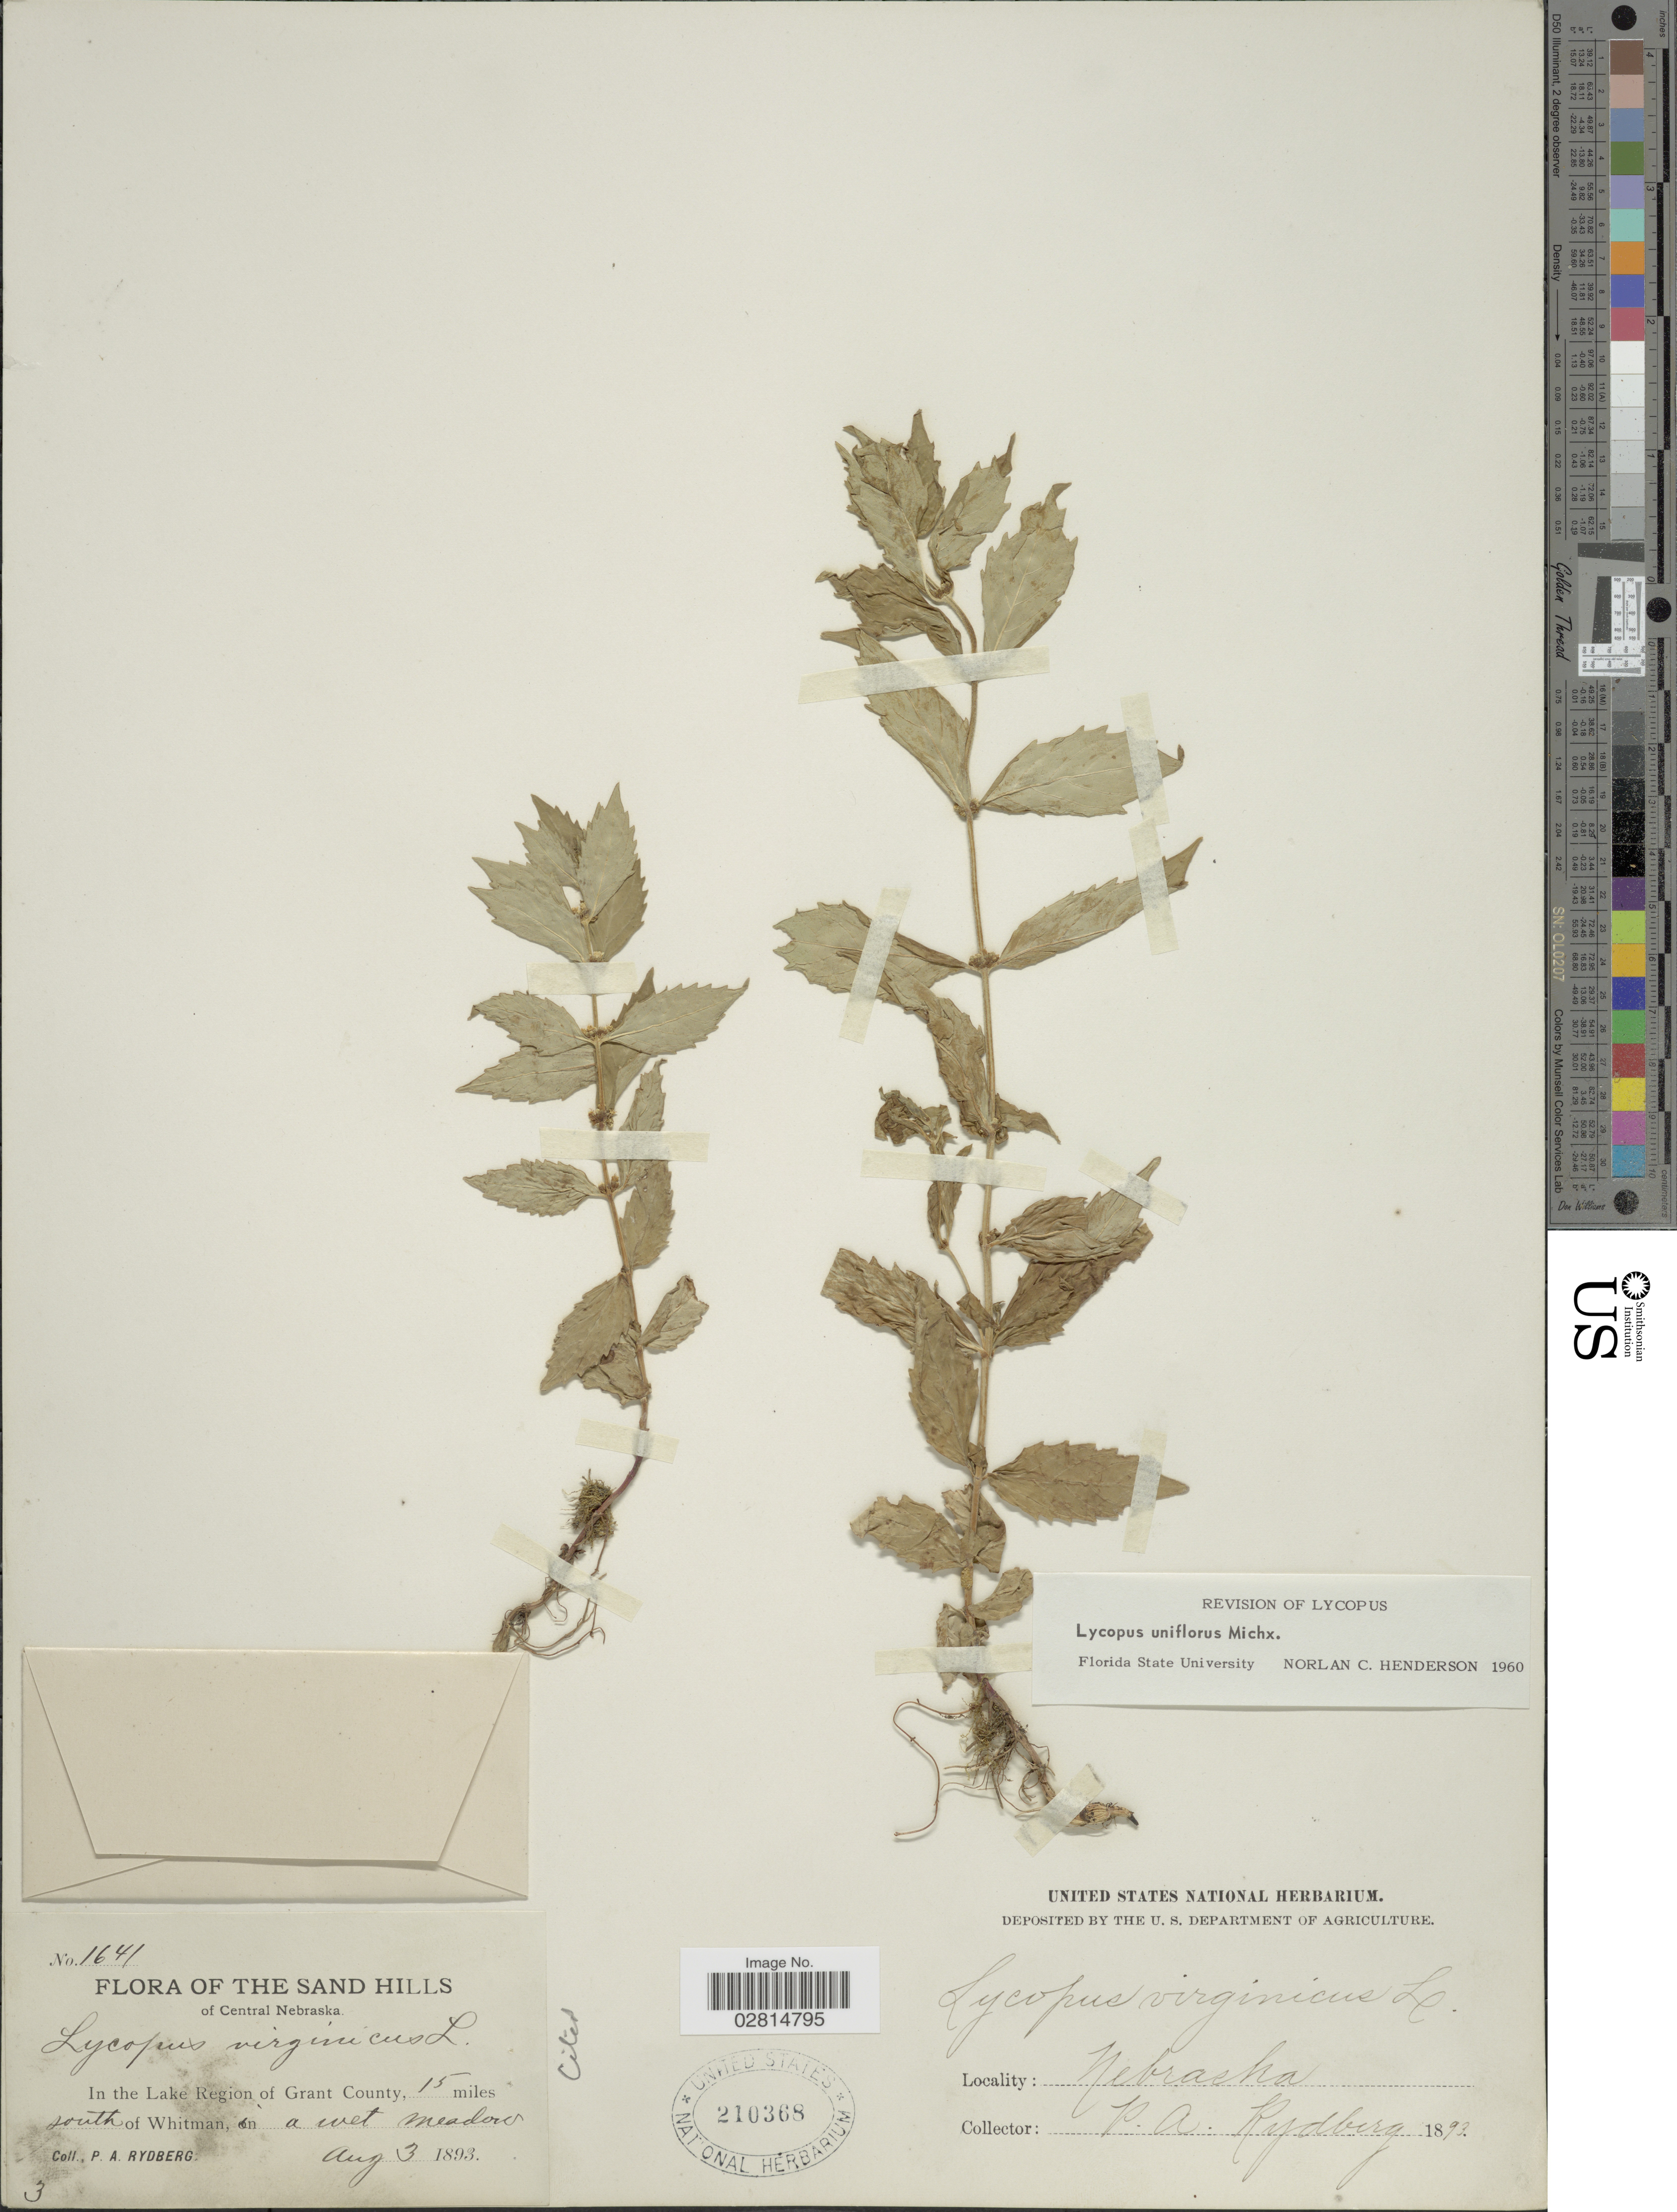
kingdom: Plantae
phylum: Tracheophyta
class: Magnoliopsida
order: Lamiales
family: Lamiaceae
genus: Lycopus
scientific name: Lycopus uniflorus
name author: Michx.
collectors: P. A. Rydberg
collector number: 1641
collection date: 1893-08-03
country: United States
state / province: Nebraska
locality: The Sand Hills of Central Nebraska, in the Lake Region of Grant County, 15 miles south of Whitman.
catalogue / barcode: US 210368